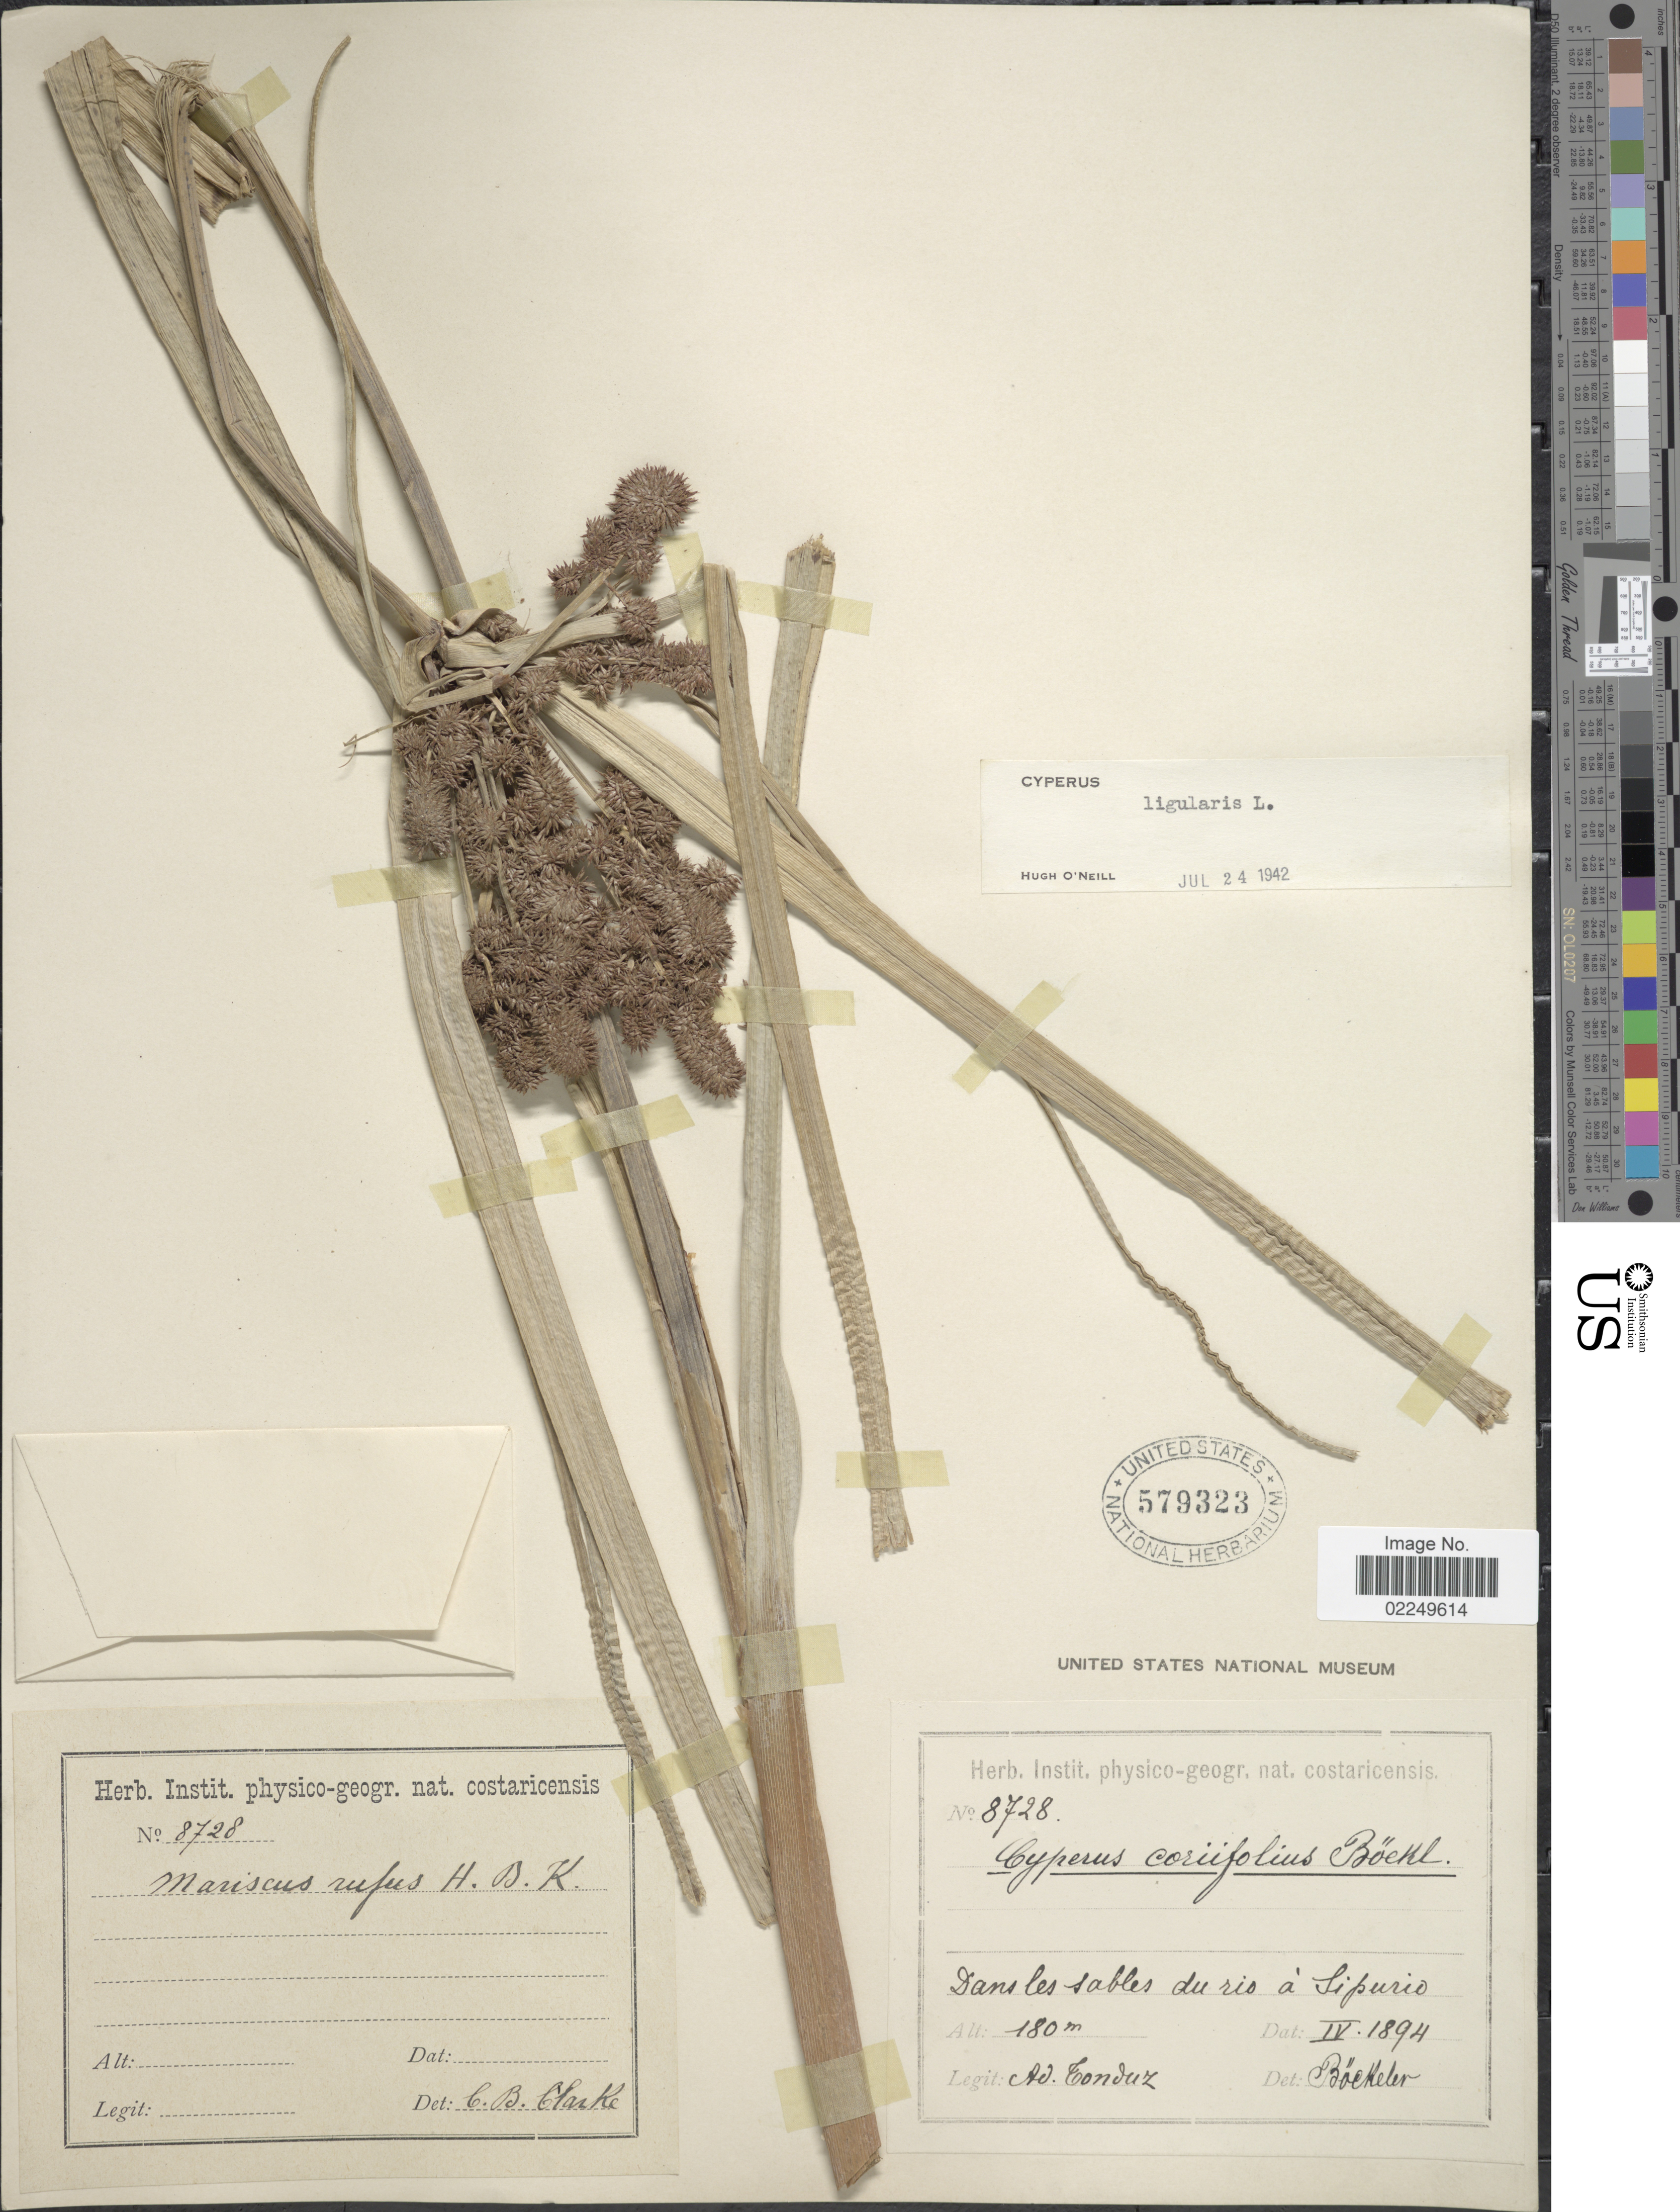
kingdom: Plantae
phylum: Tracheophyta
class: Liliopsida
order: Poales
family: Cyperaceae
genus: Cyperus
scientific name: Cyperus ligularis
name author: L.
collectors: A. Tonduz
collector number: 8728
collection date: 1894-04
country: Costa Rica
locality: Dans les sables du rio a Sipuri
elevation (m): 180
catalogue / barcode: US 579323